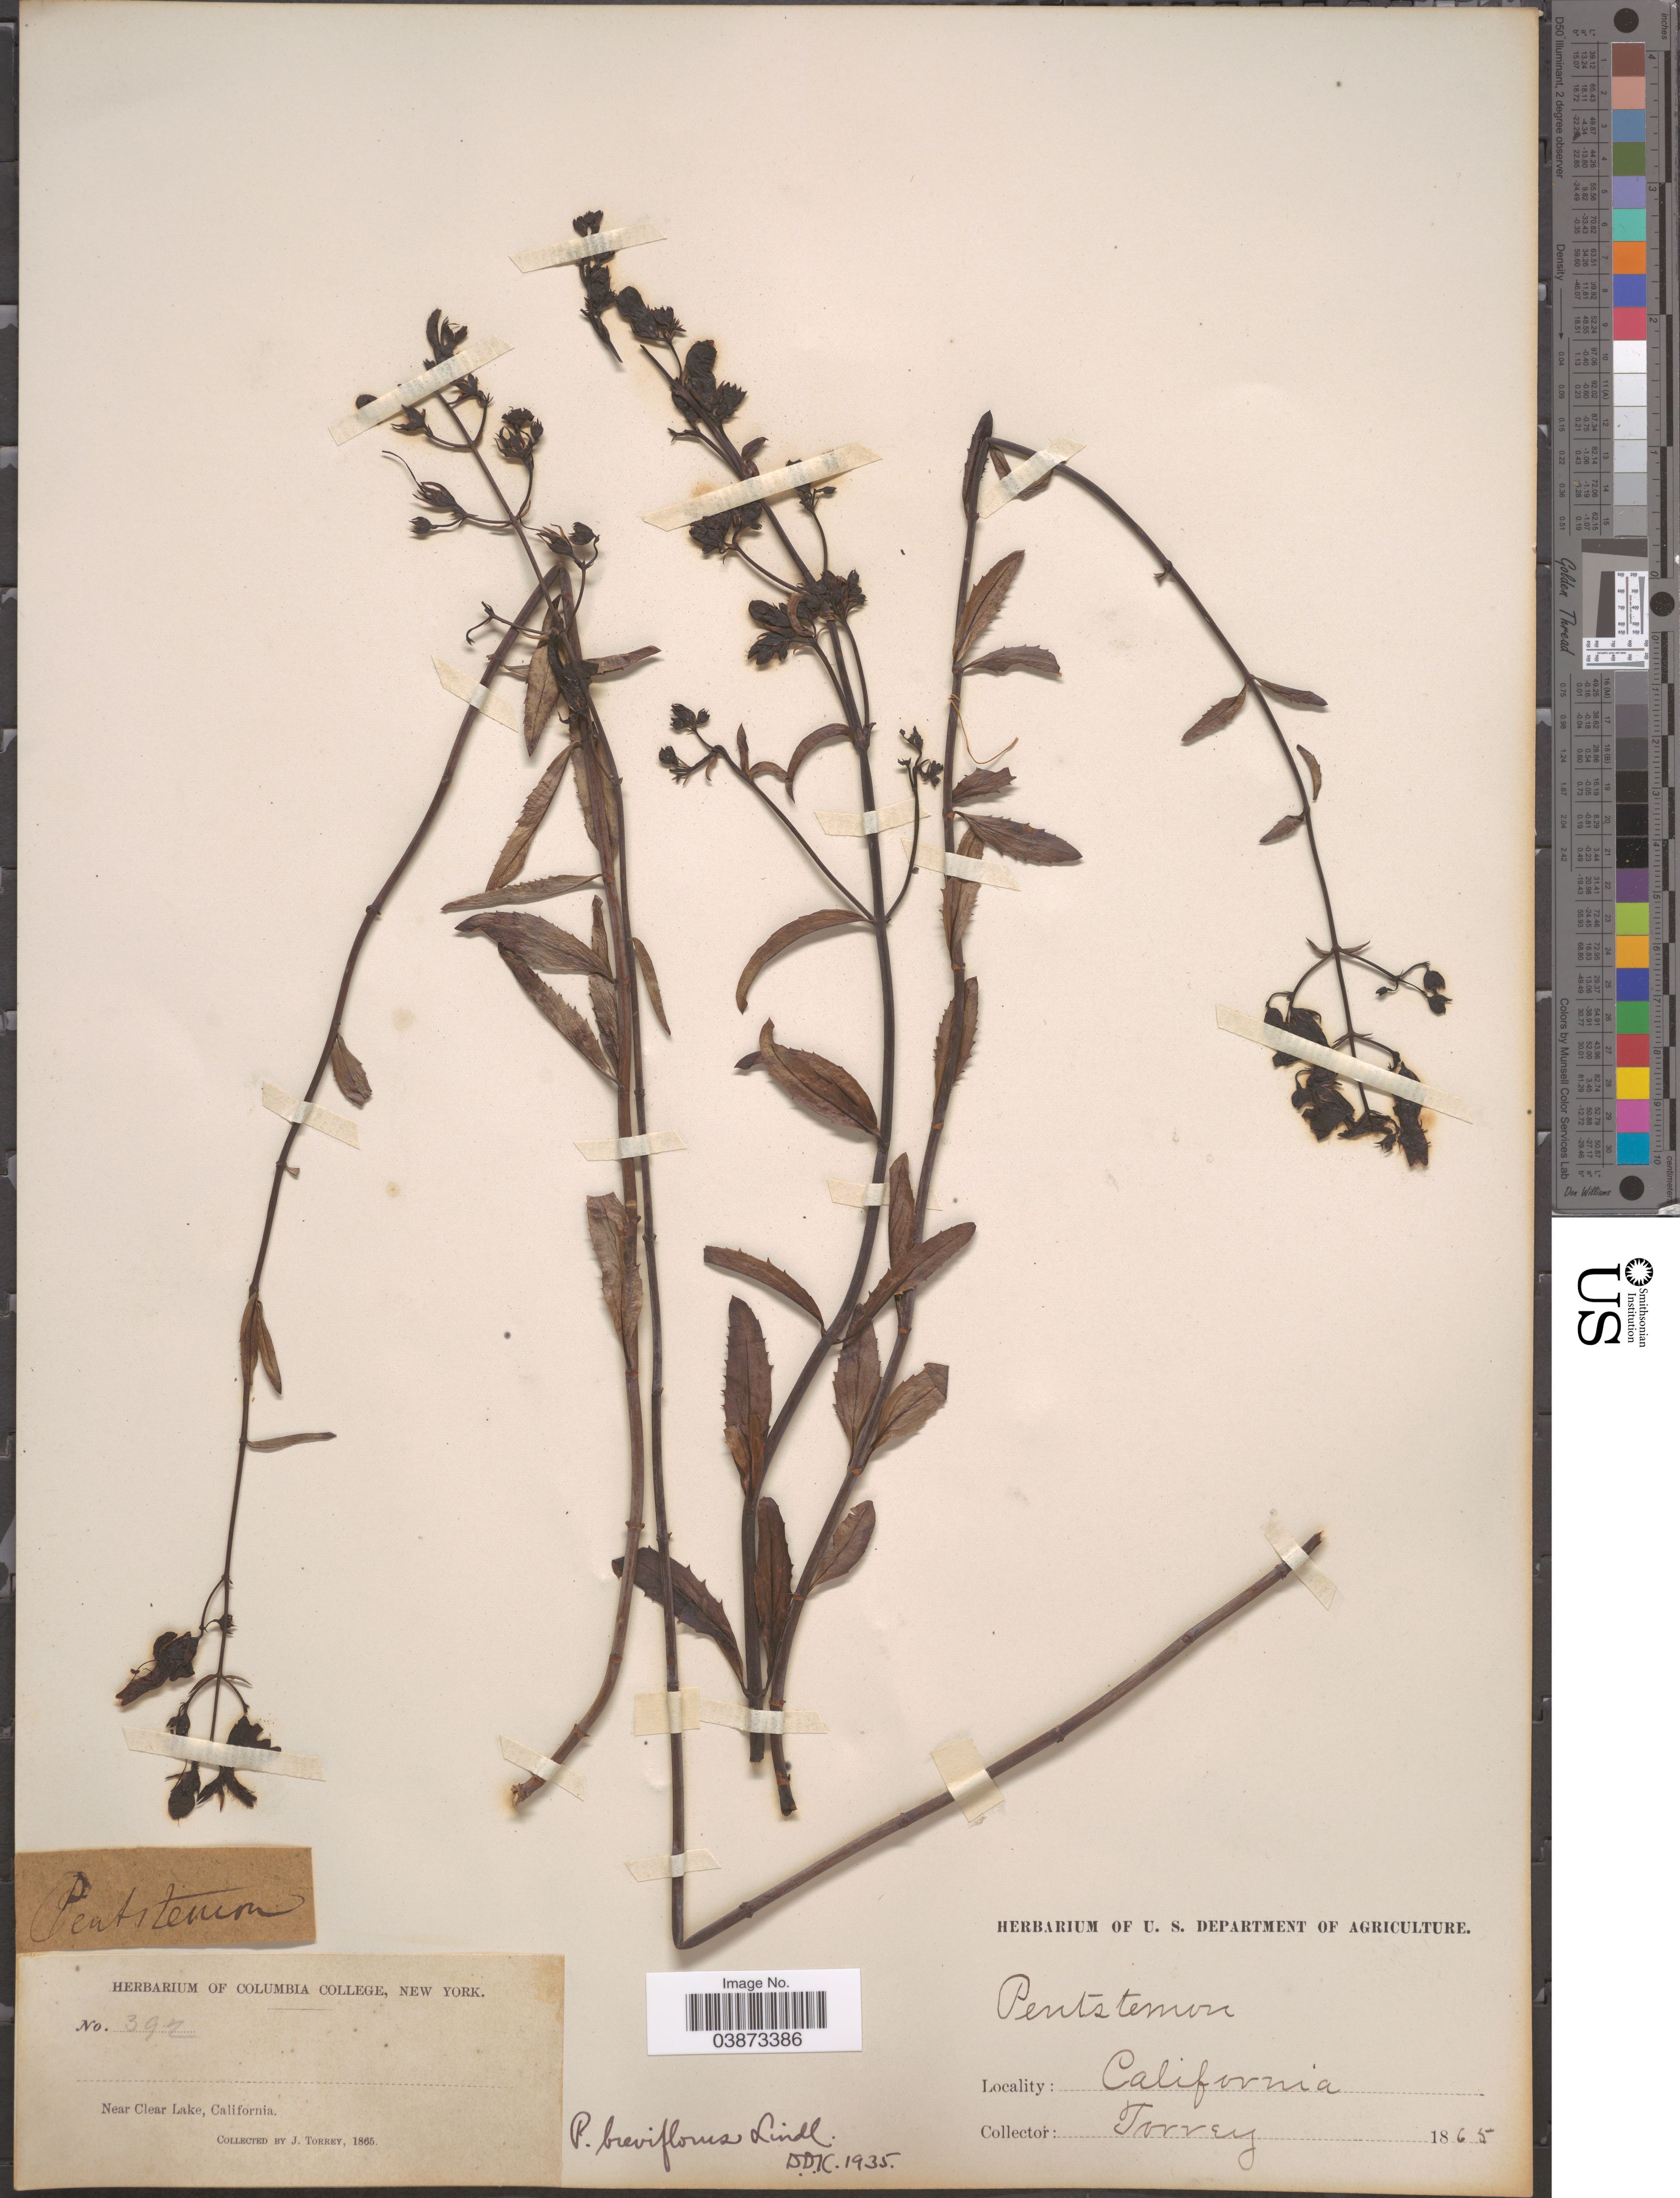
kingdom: Plantae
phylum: Tracheophyta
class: Magnoliopsida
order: Lamiales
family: Plantaginaceae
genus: Penstemon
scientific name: Penstemon breviflorus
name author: Lindl.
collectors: J. Torrey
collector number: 392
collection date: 1865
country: United States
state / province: California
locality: Near Clear Lake.